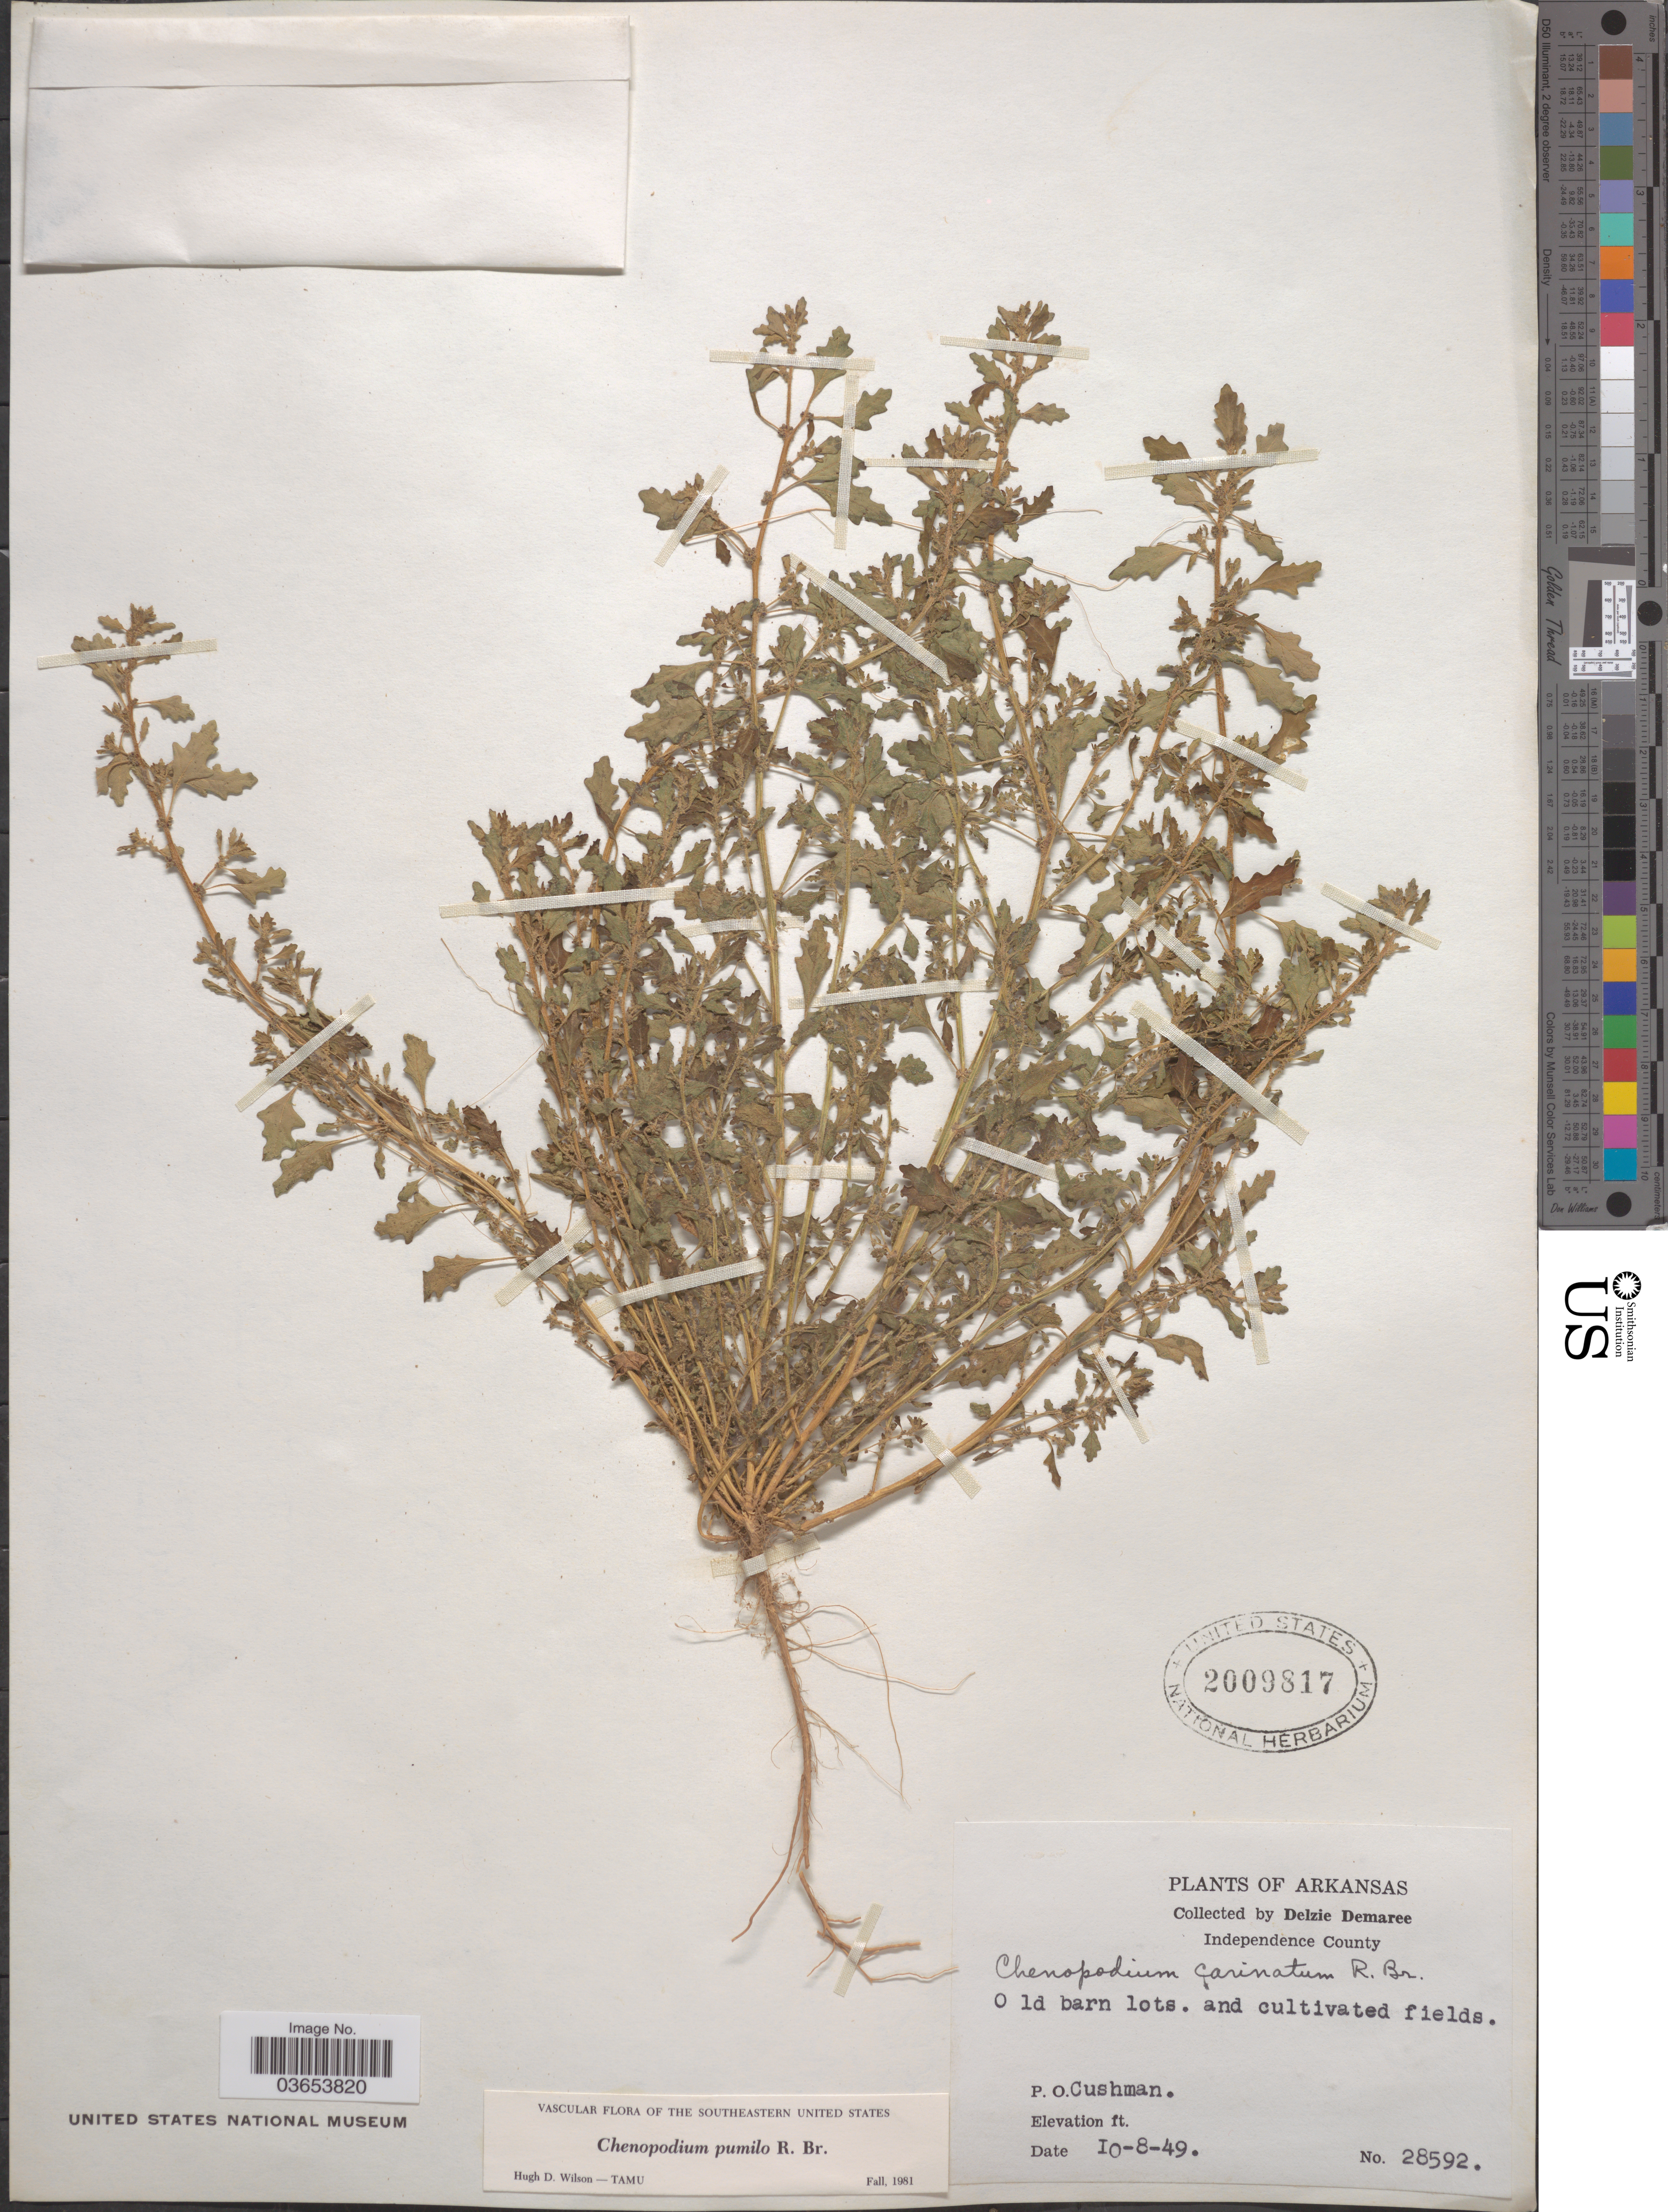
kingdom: Plantae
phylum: Tracheophyta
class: Magnoliopsida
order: Caryophyllales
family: Amaranthaceae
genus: Chenopodium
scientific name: Chenopodium pratericola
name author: Rydb.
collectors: D. Demaree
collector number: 28592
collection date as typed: Transcribed d/m/y: 8/10/49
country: United States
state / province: Arkansas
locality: Independence County. Old barn lots. and cultivated fields. P. O. Cushman.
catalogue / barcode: US 2009817